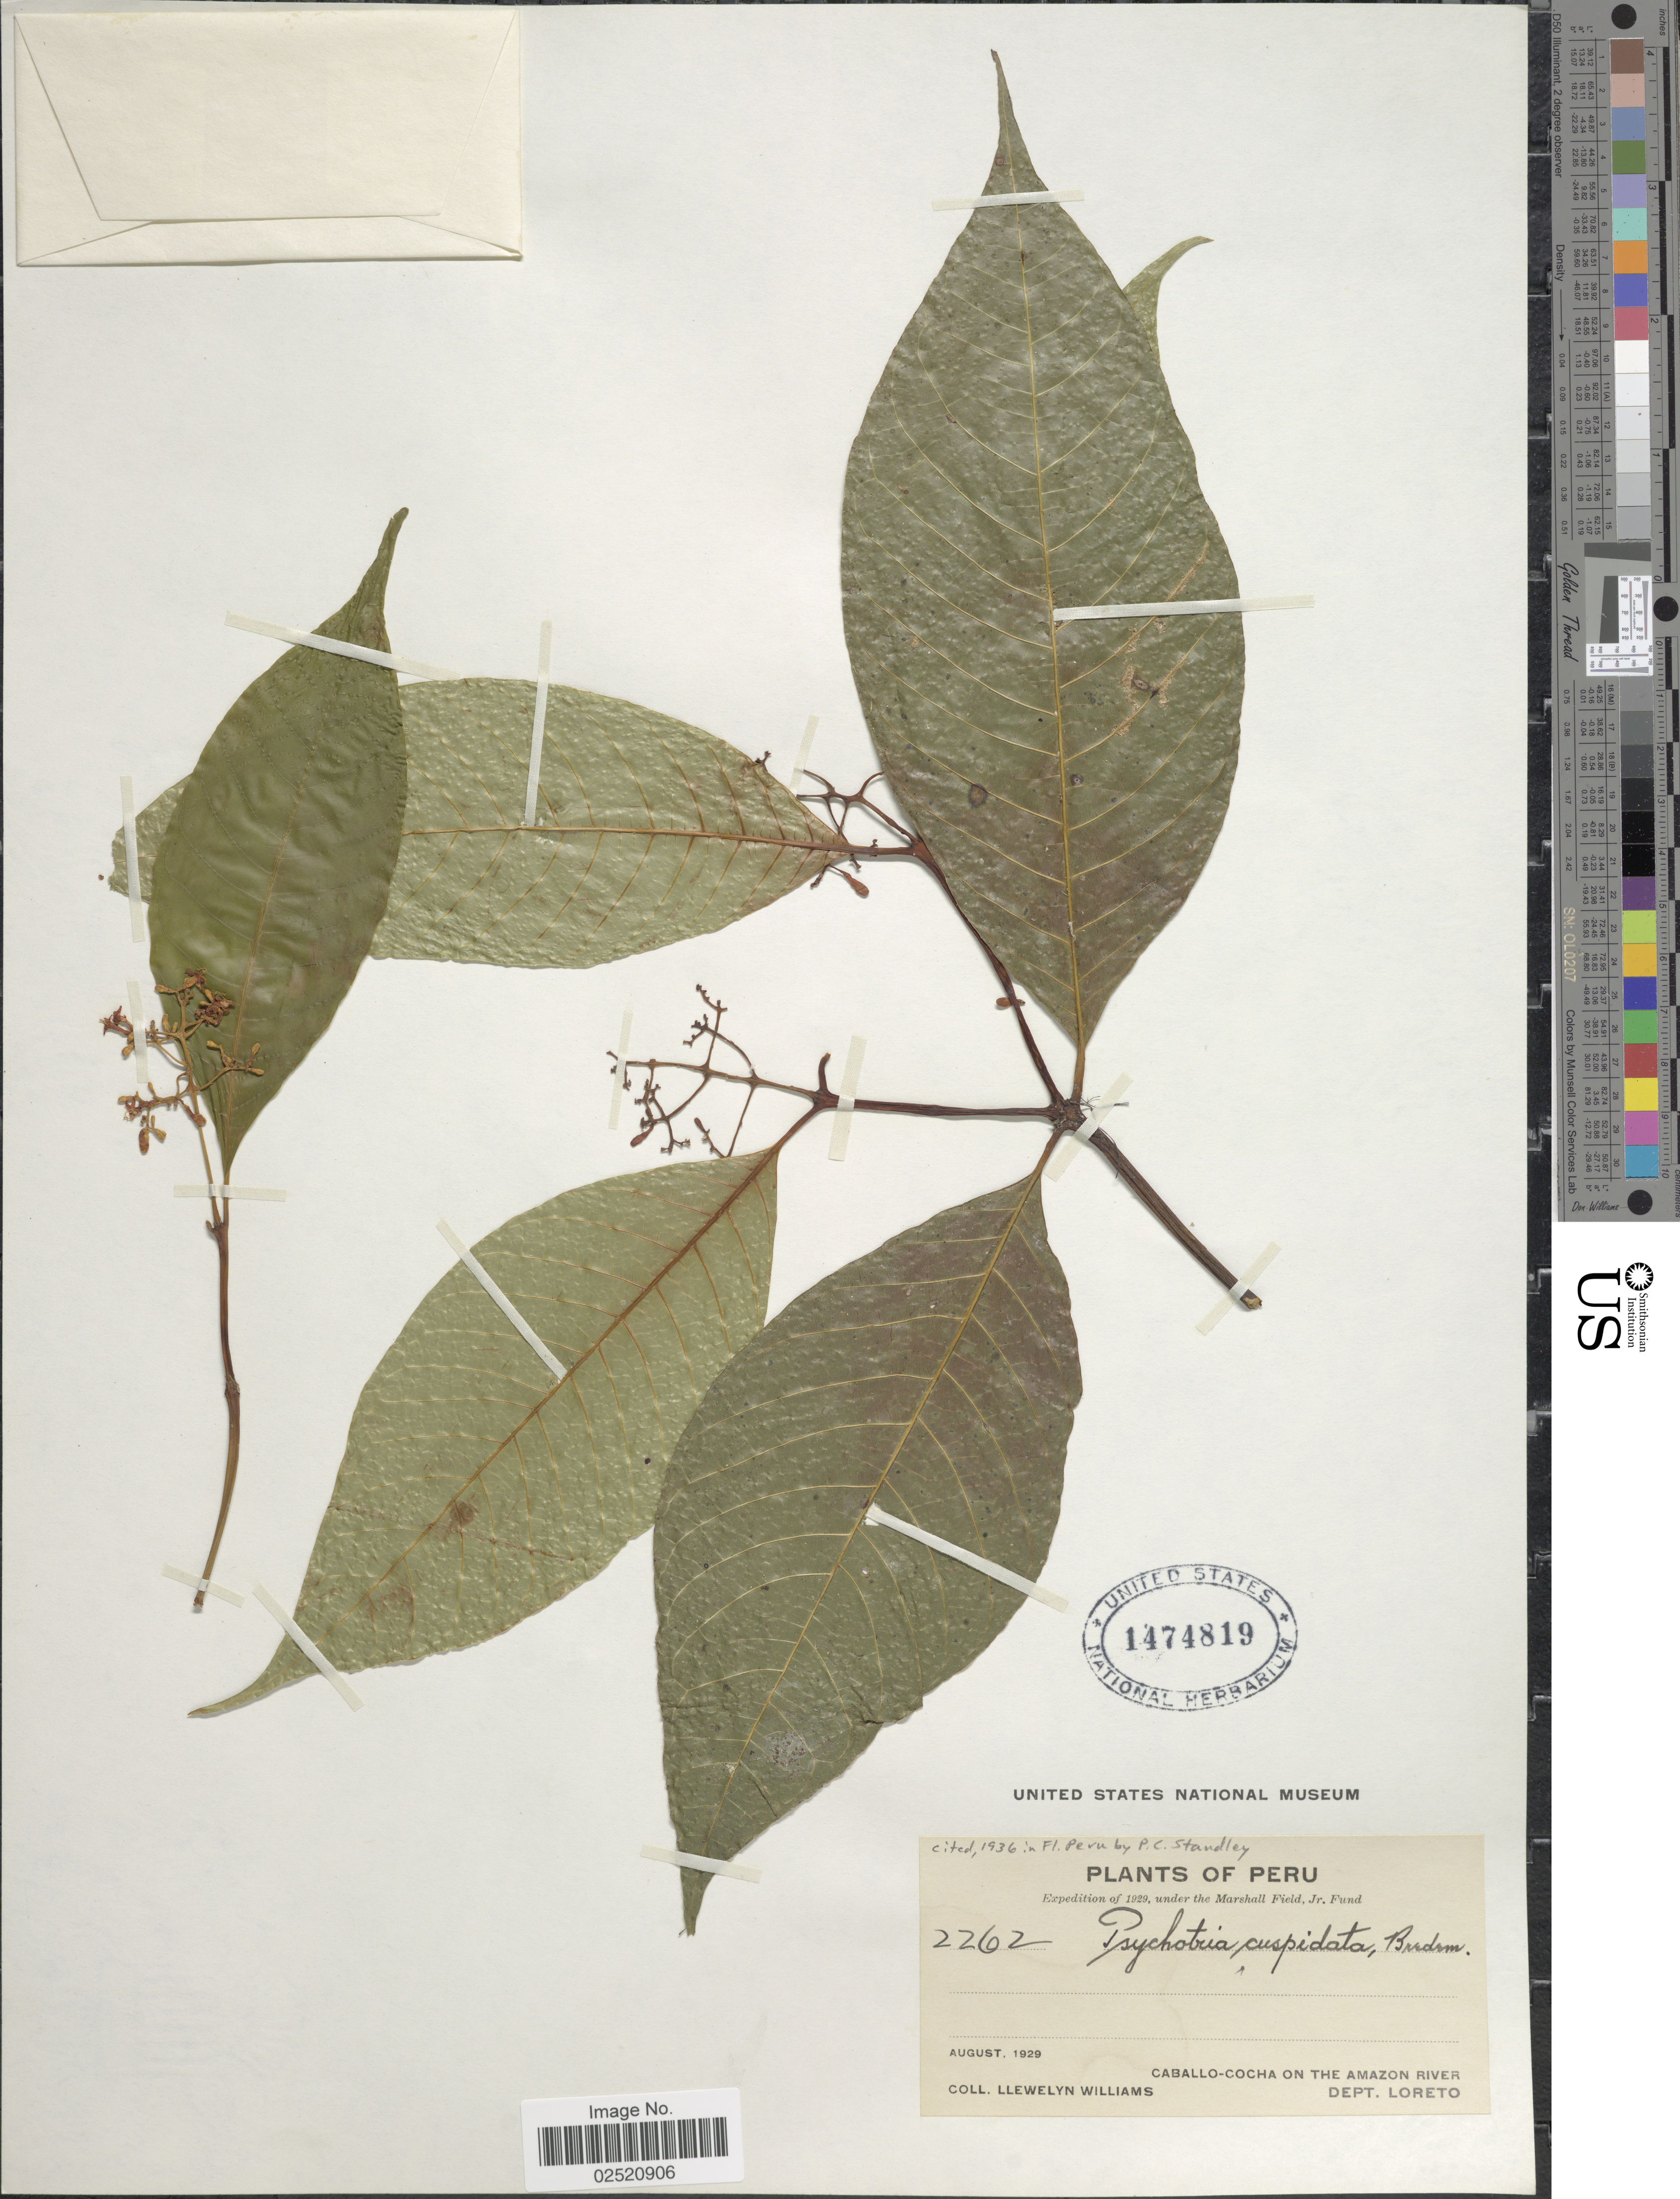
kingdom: Plantae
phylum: Tracheophyta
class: Magnoliopsida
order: Gentianales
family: Rubiaceae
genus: Psychotria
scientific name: Psychotria acuminata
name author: Benth.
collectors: Ll. Williams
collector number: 2262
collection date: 1929-08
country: Peru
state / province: Loreto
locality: Caballo-Cocha on the Amazon River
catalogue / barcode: US 1474819